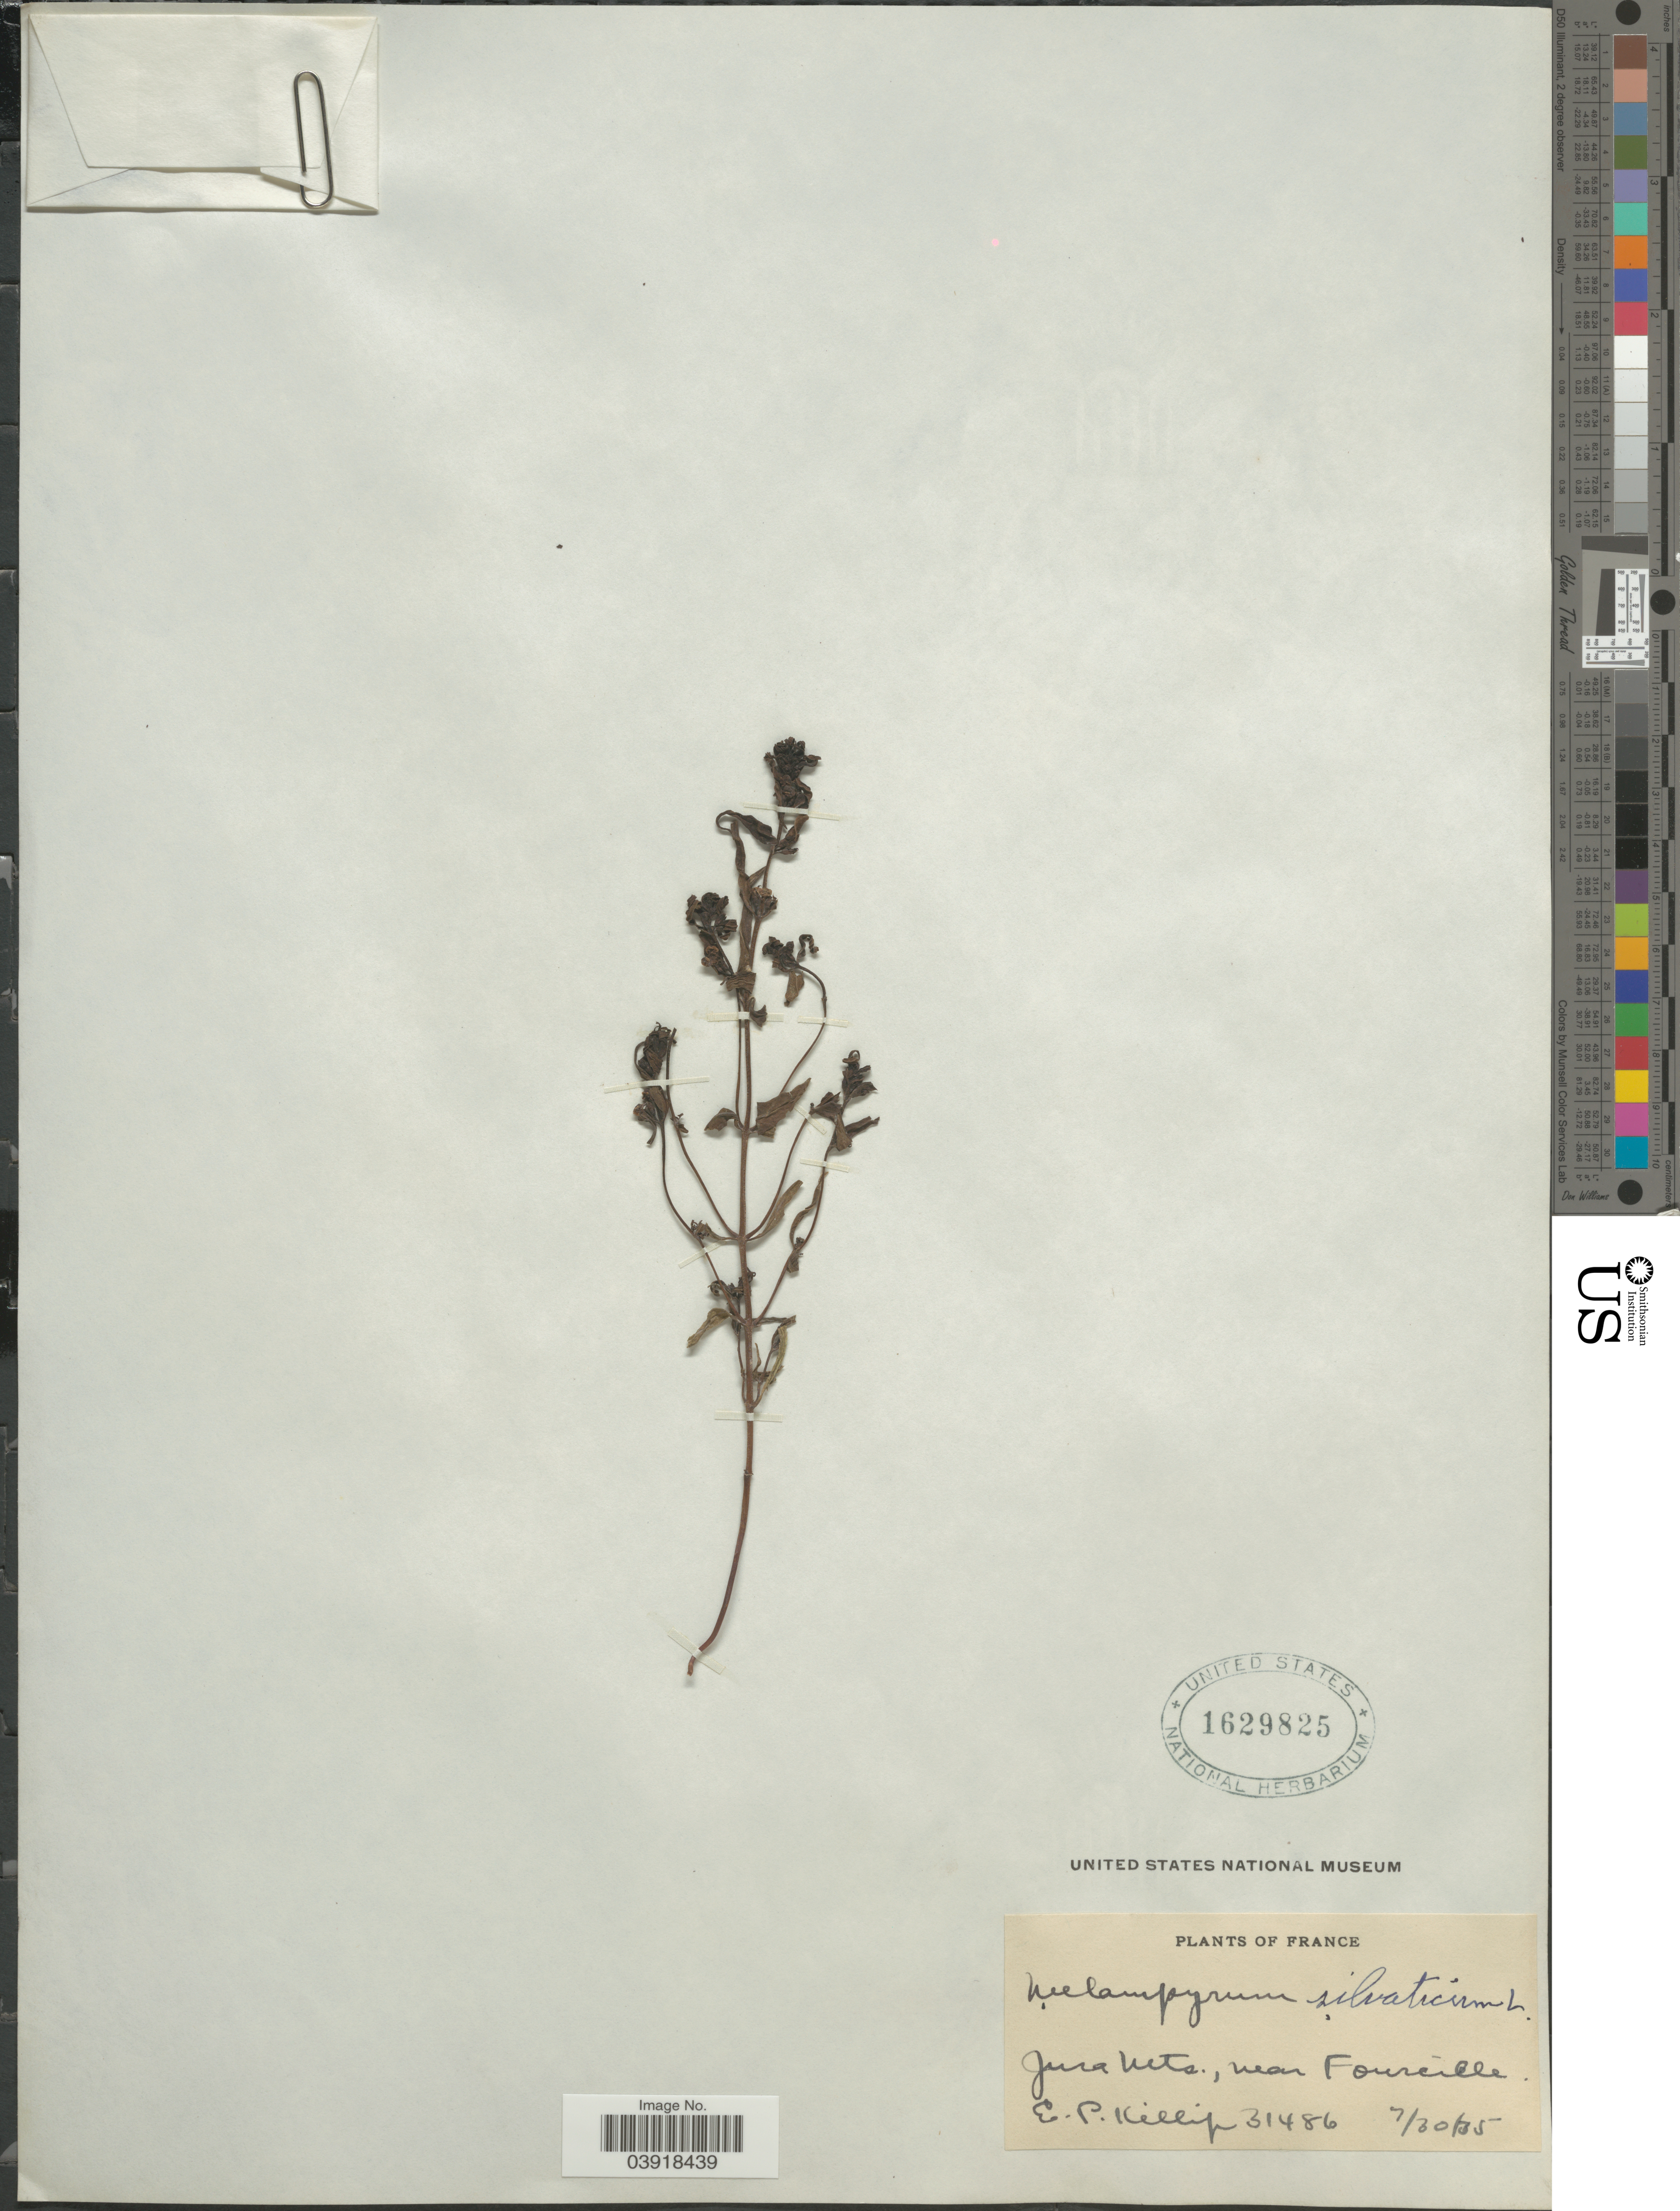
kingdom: Plantae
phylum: Tracheophyta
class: Magnoliopsida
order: Lamiales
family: Orobanchaceae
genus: Melampyrum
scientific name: Melampyrum sylvaticum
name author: L.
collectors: E. P. Killip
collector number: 31486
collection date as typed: Transcribed d/m/y: 30/7/35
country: France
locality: Jura Mts., near Fourcille.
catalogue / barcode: US 1629825